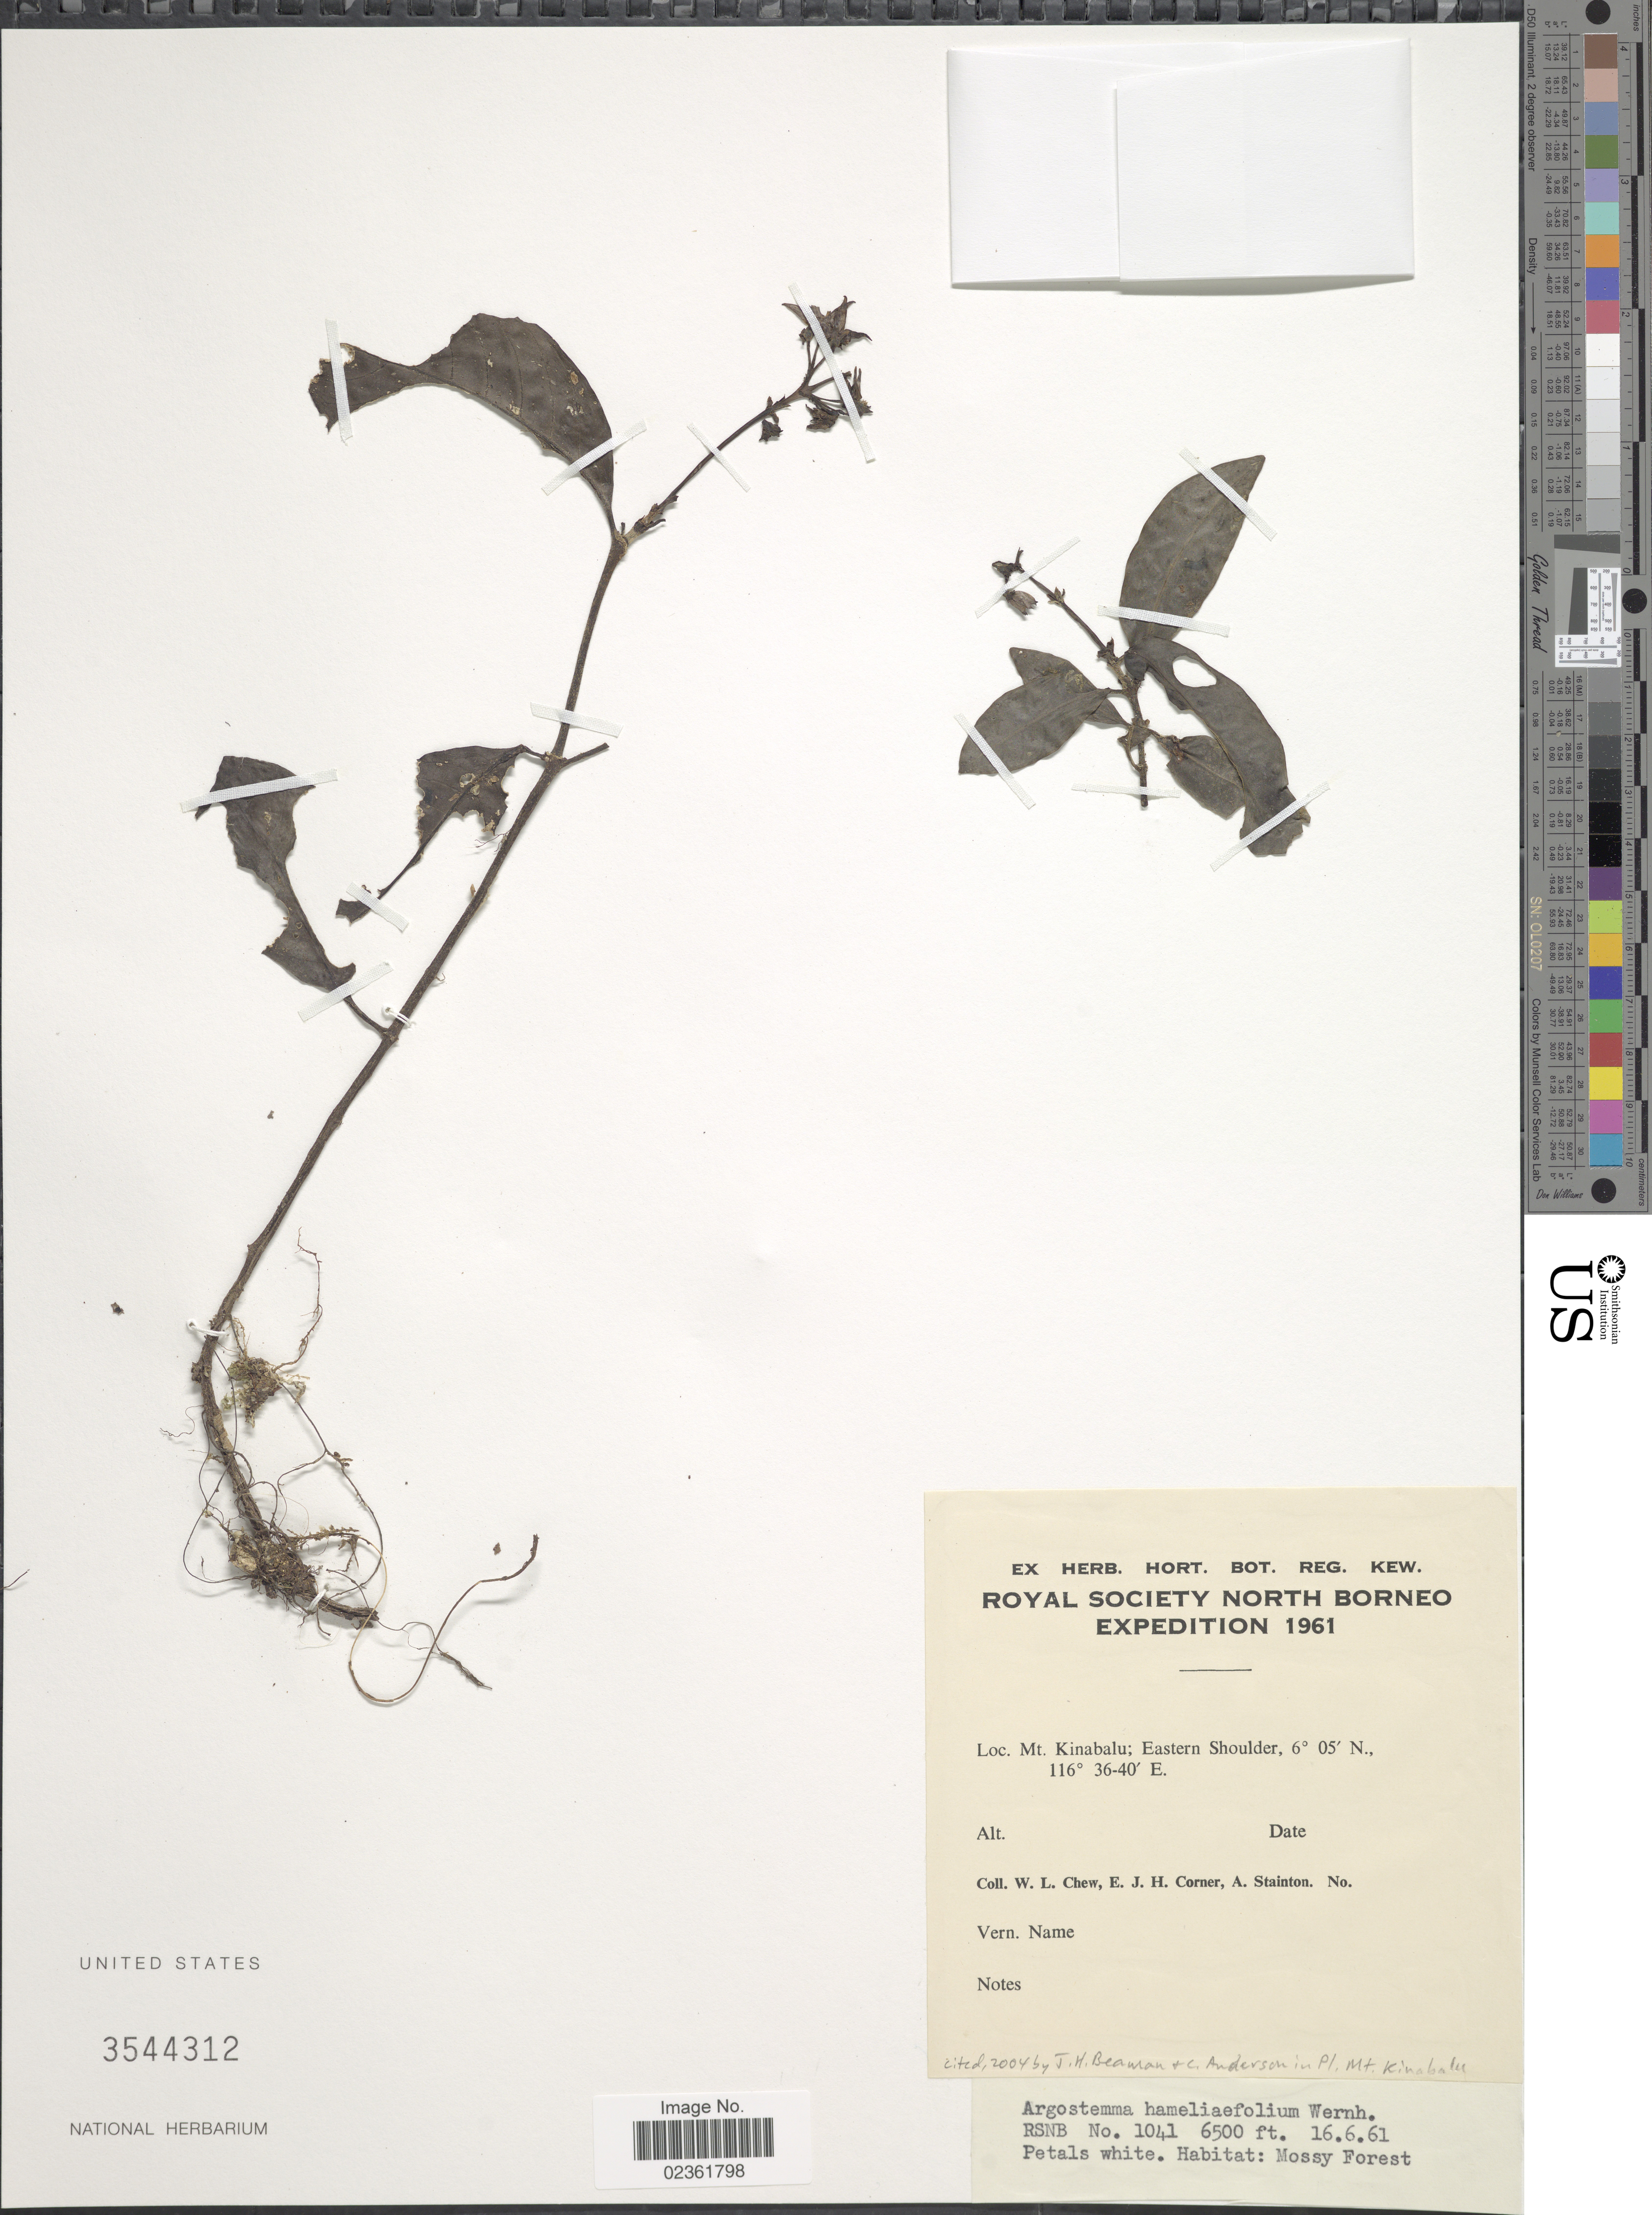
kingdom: Plantae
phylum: Tracheophyta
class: Magnoliopsida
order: Gentianales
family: Rubiaceae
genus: Argostemma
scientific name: Argostemma hameliifolium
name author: Wernham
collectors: W. Chew, E. Corner & A. Stainton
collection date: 1961-06-16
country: Malaysia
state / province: Sabah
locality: Mt. Kinabalu,; Eastern Shoulder, North Borneo [unsure placement].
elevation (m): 1981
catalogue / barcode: US 3544312